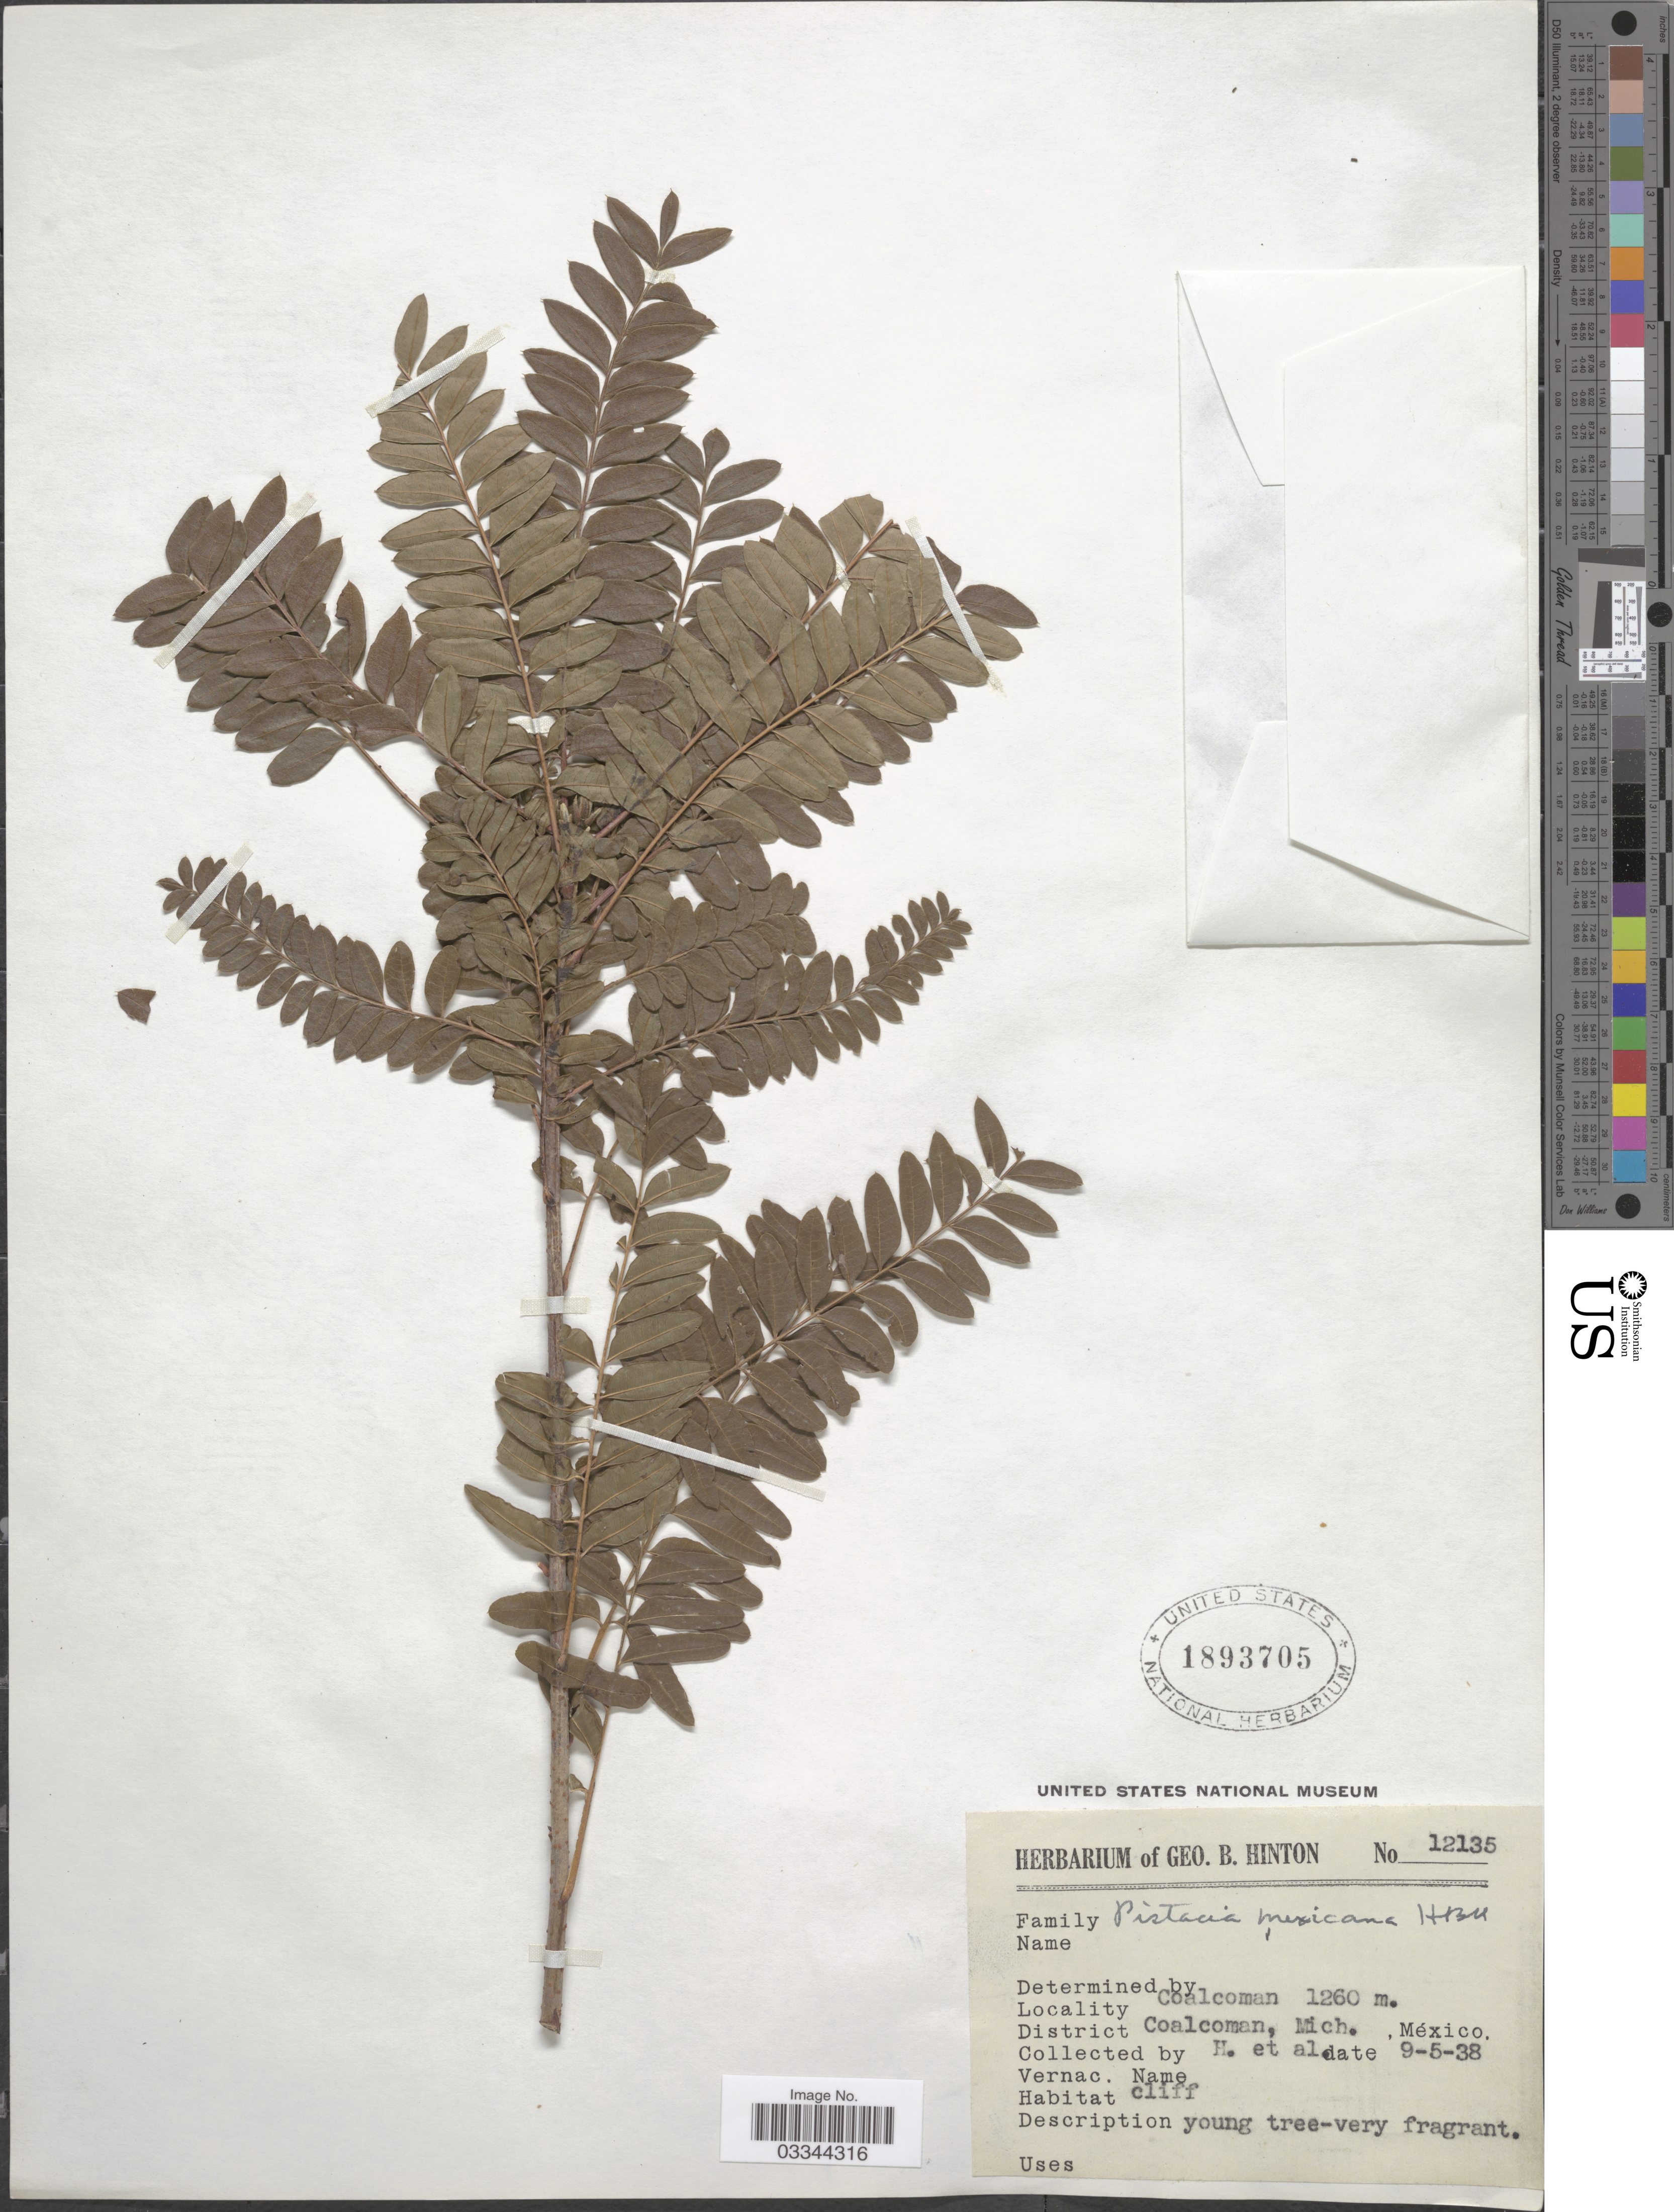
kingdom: Plantae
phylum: Tracheophyta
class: Magnoliopsida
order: Sapindales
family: Anacardiaceae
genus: Pistacia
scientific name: Pistacia mexicana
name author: Kunth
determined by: Mitchell, J. D.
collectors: G. B. Hinton & et al.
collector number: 12135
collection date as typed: Transcribed d/m/y: 9/5/38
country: Mexico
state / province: Michoacán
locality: Coalcoman, District Coalcoman.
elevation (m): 1260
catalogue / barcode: US 1893705